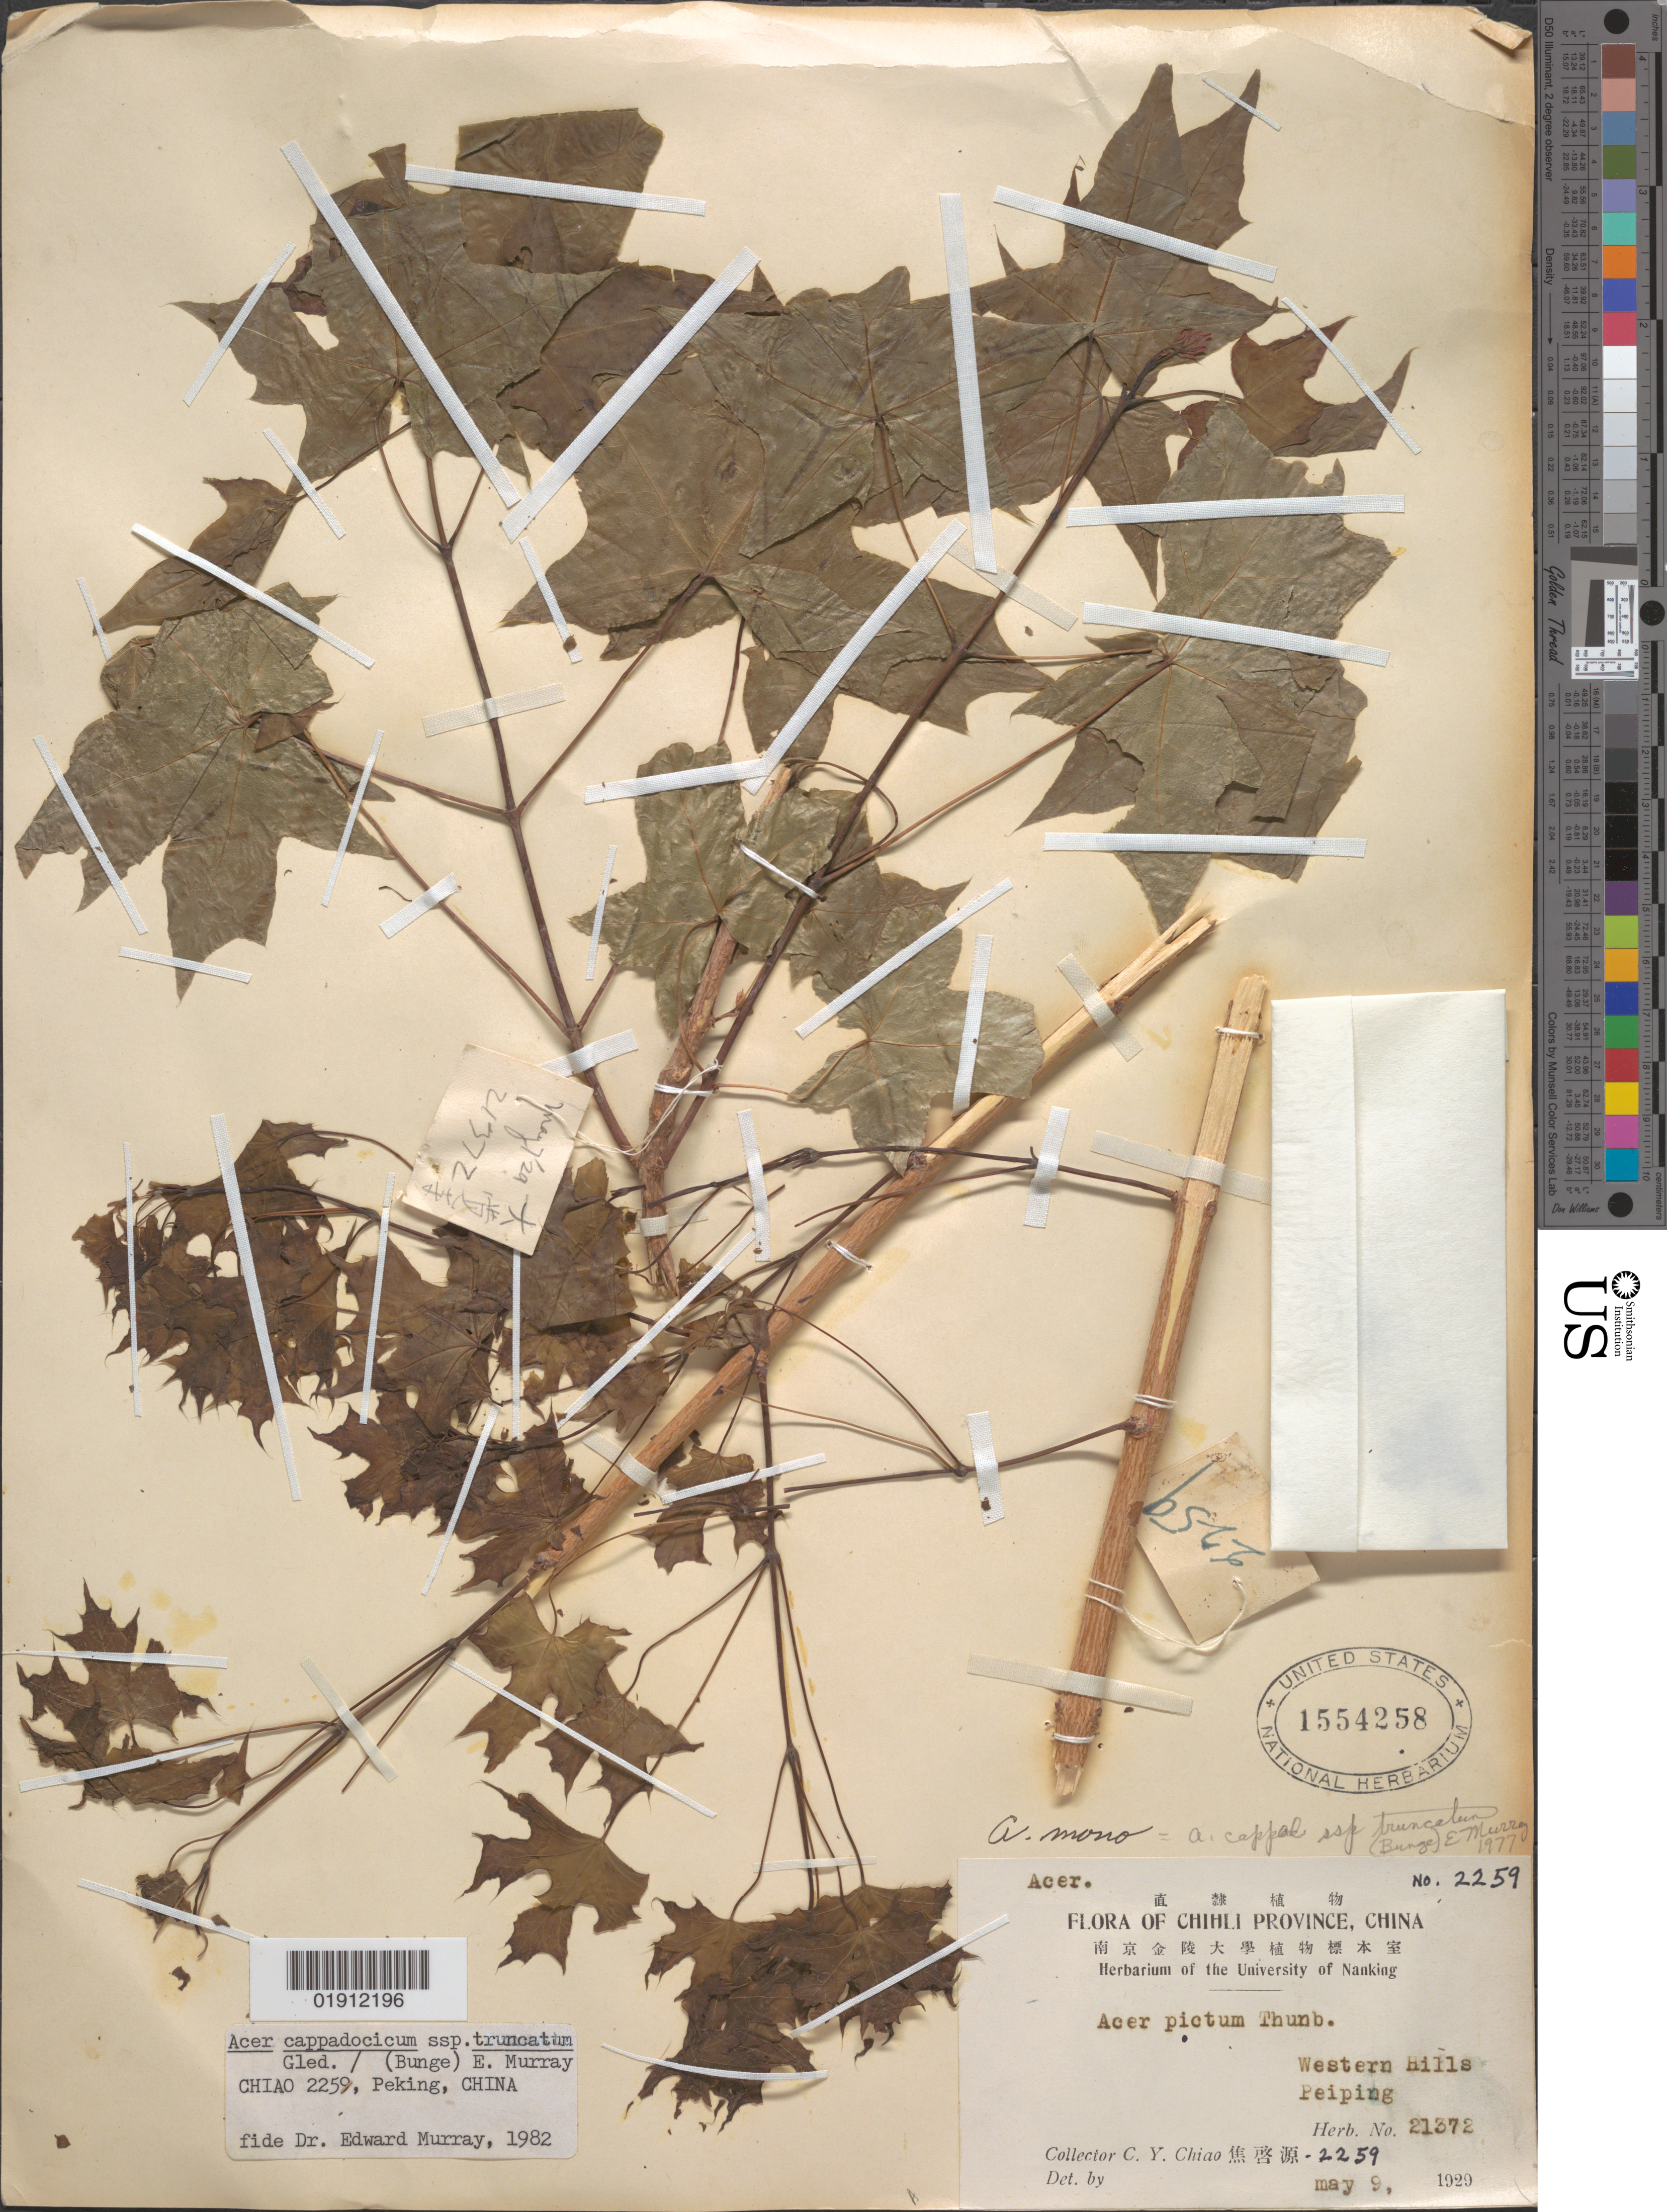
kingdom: Plantae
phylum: Tracheophyta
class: Magnoliopsida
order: Sapindales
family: Sapindaceae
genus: Acer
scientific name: Acer cappadocicum subsp. truncatum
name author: (Bunge) A.E. Murray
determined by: Murray, Edward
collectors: C. Y. Chiao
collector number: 2259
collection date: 1929-05-09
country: China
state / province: Beijing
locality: Chihli Province. Peiping [Beijing], west hills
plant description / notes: Herb. No. 21372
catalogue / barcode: US 1554258